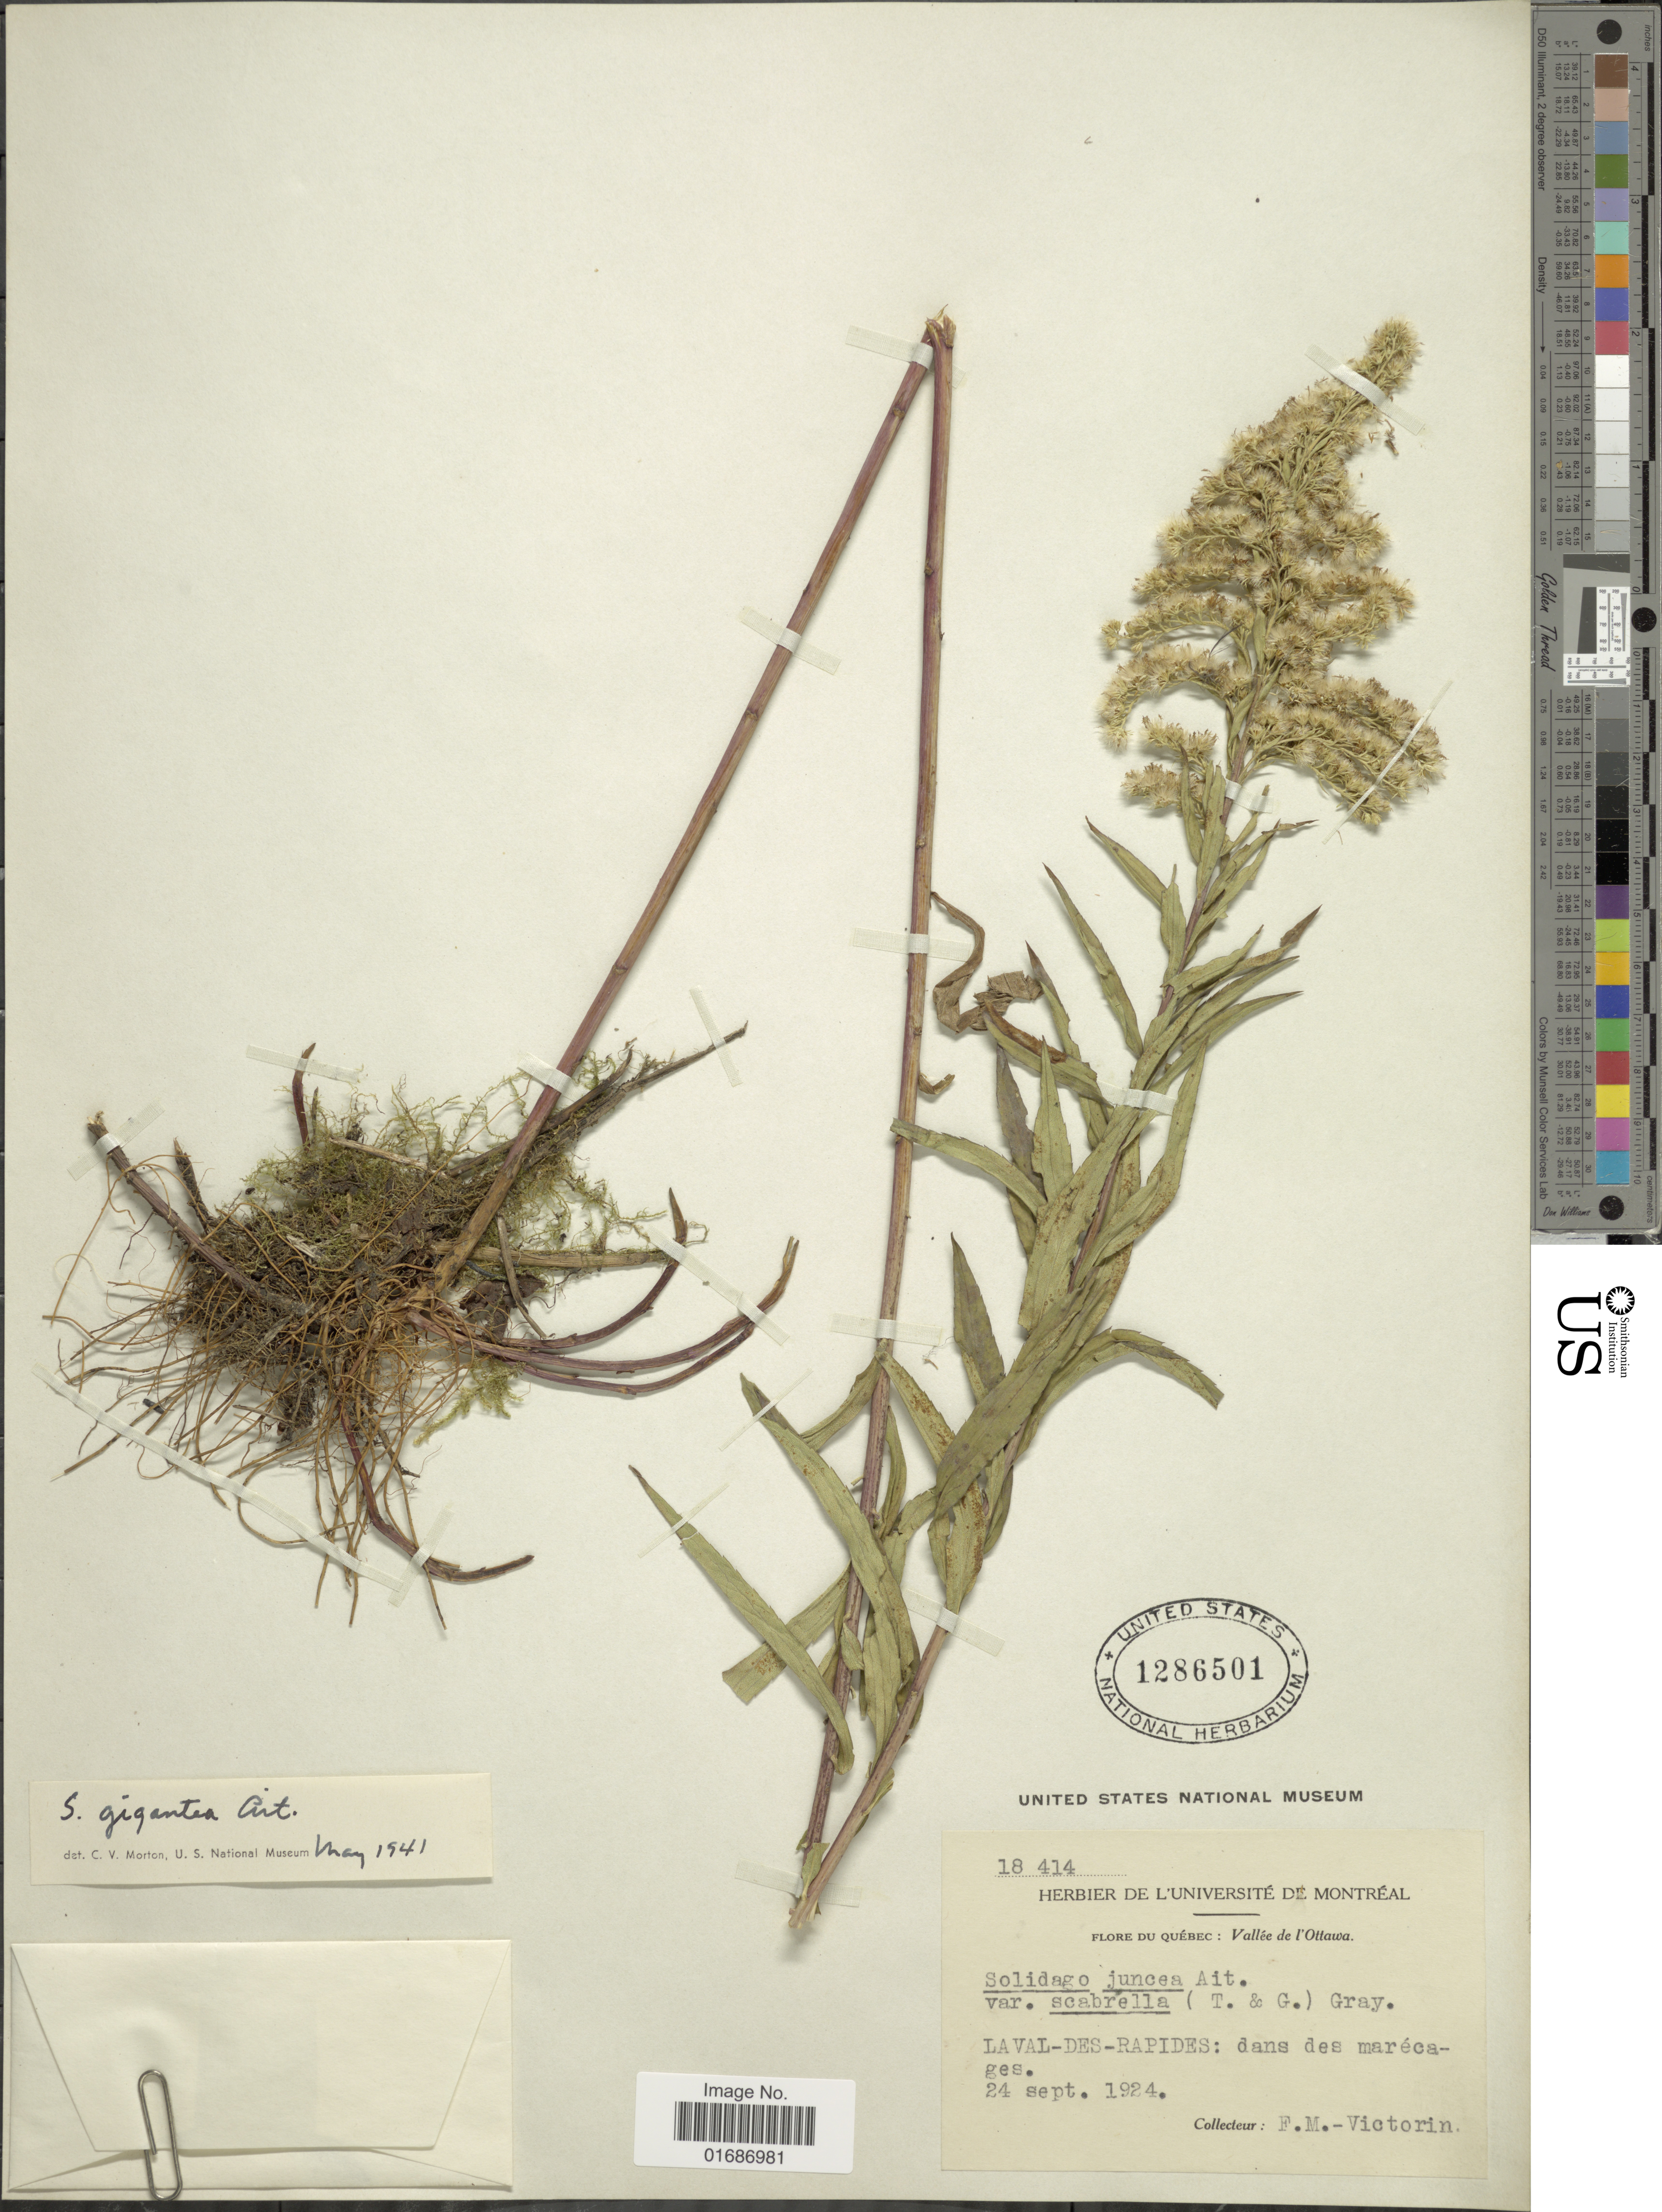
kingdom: Plantae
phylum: Tracheophyta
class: Magnoliopsida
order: Asterales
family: Asteraceae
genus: Solidago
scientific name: Solidago gigantea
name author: Aiton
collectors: F. Victorin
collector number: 18414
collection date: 1924-09-24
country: Canada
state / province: Quebec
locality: Flore du Quebec: Vallee de l'Ottawa, La Val-Des-Rapides: dans des marecages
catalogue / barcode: US 1286501